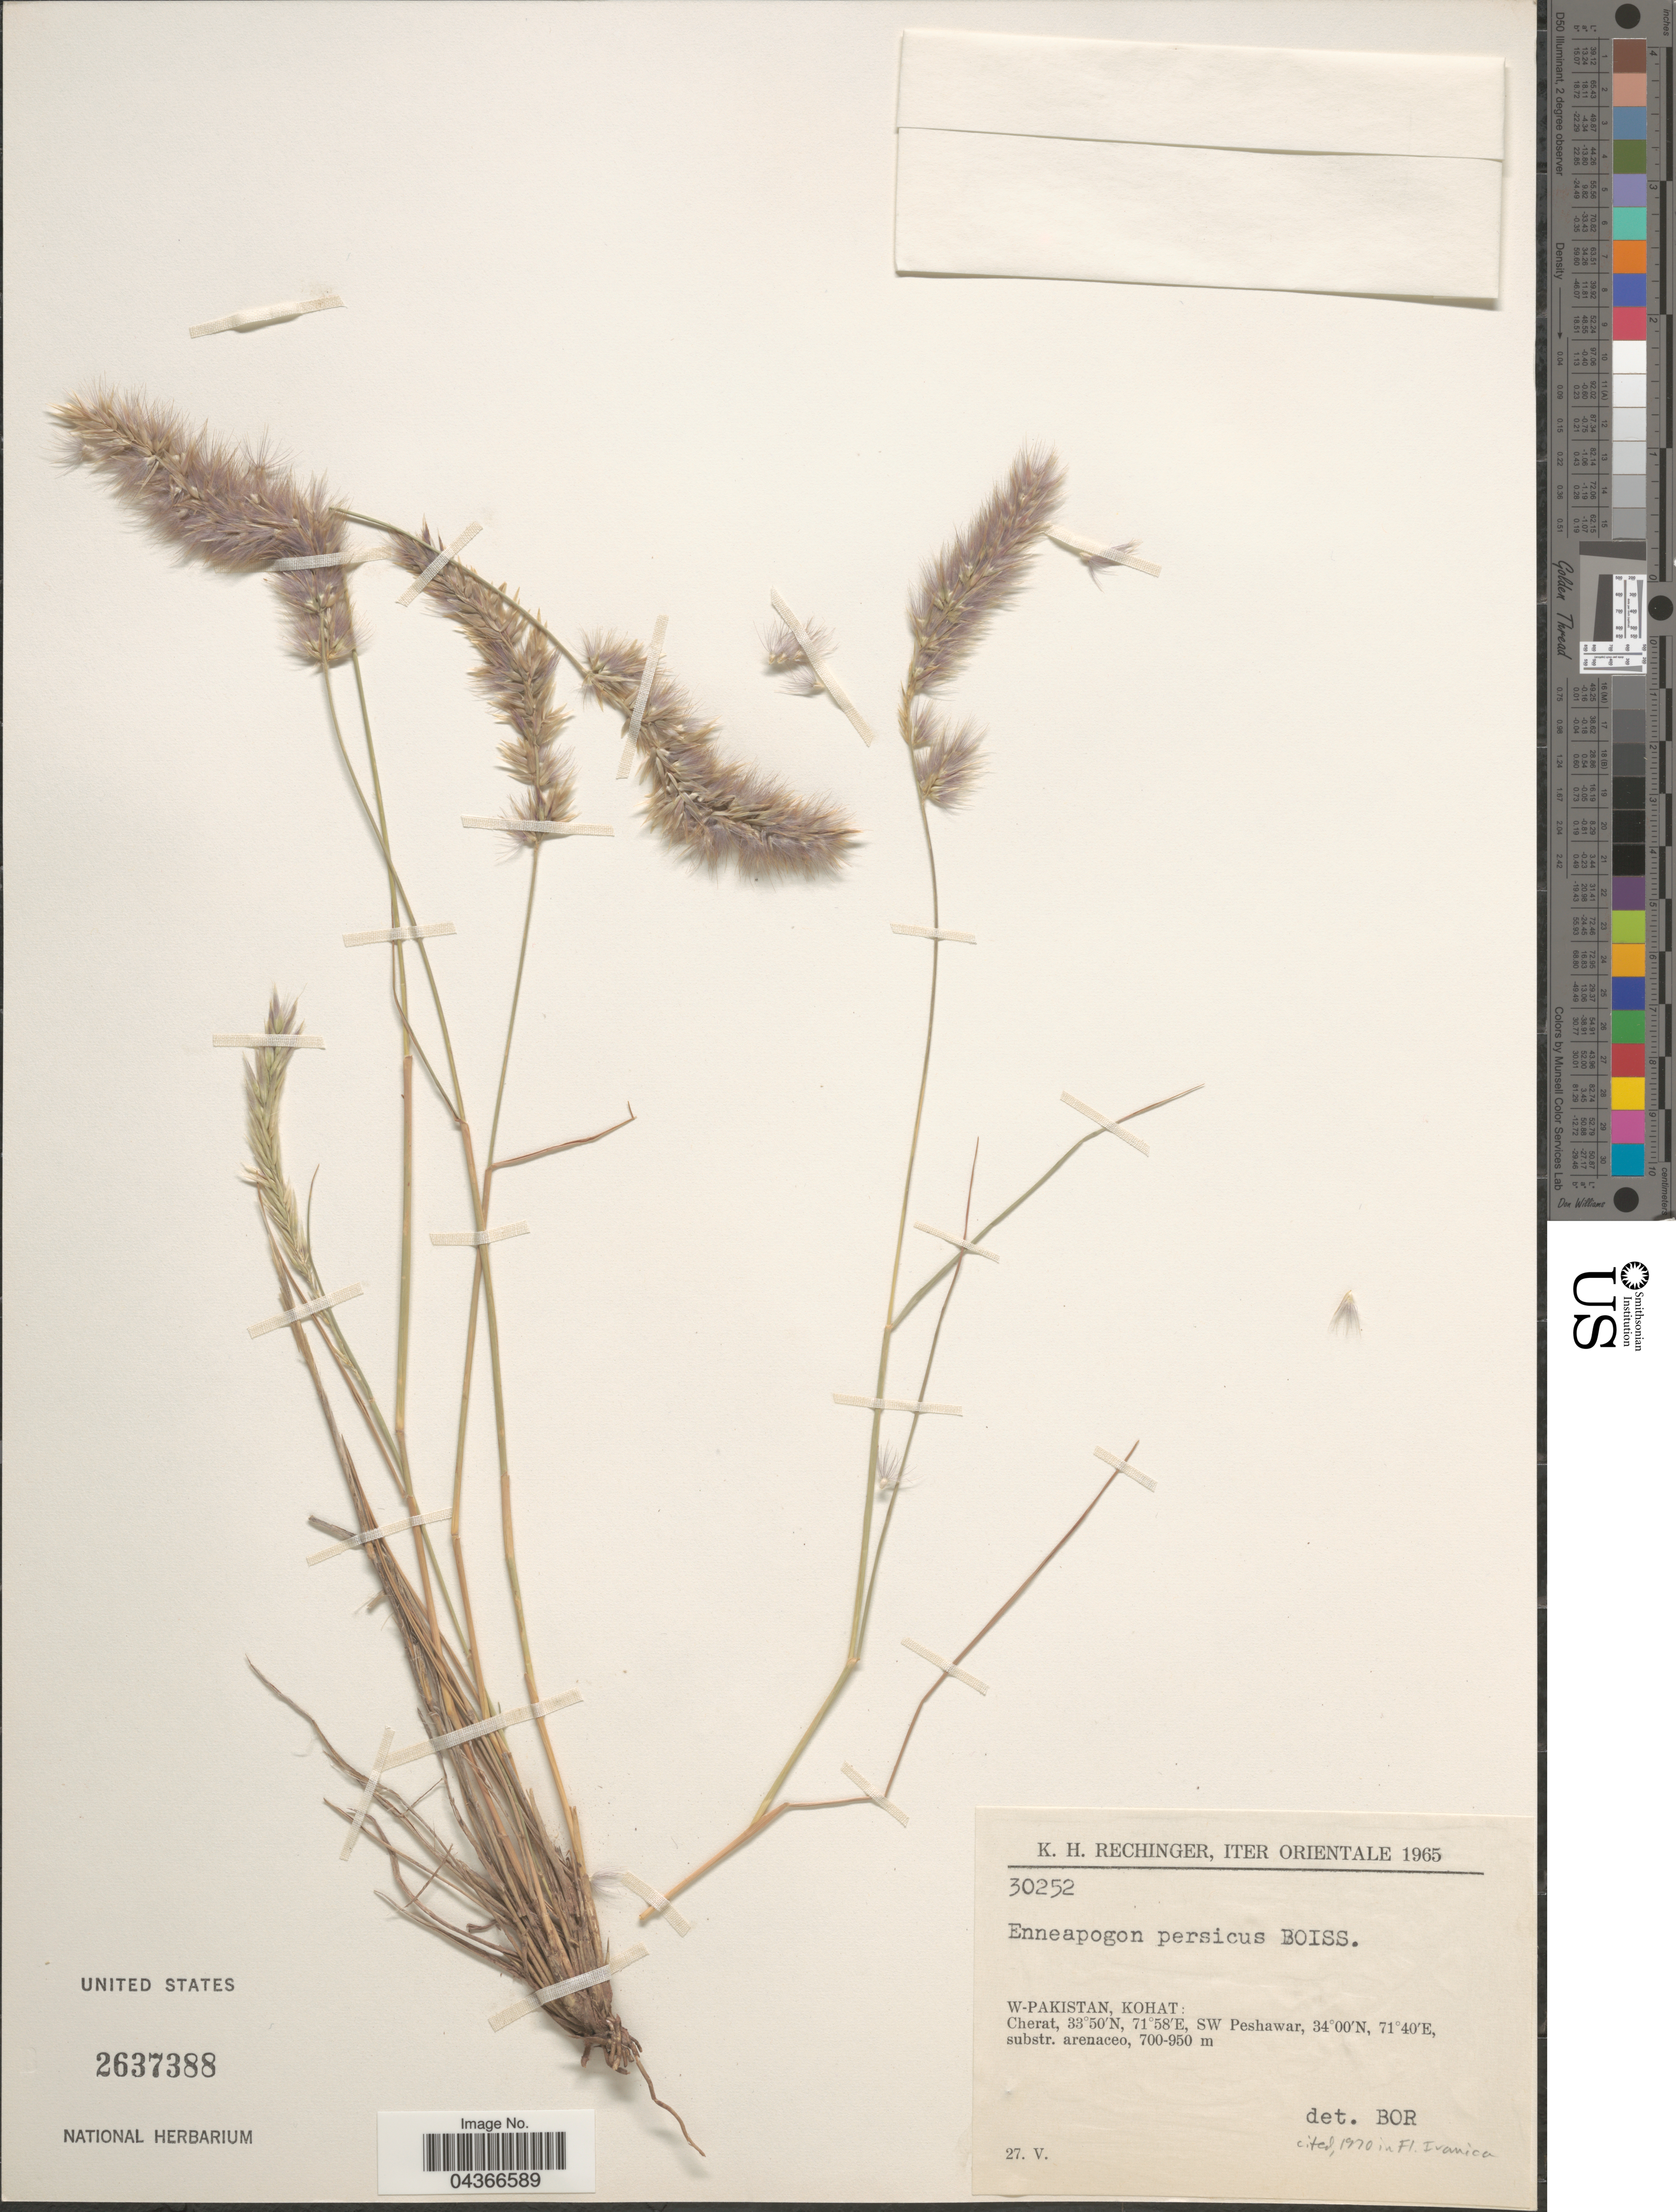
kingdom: Plantae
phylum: Tracheophyta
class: Liliopsida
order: Poales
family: Poaceae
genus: Enneapogon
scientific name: Enneapogon persicus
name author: Boiss.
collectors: K. H. Rechinger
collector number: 30252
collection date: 1965-05-27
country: Pakistan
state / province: Khyber Pakhtunkhwa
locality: Iter Orientale 1965. W-Pakistan, Kohat: Cherat, SW Peshawar.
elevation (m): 700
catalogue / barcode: US 2637388